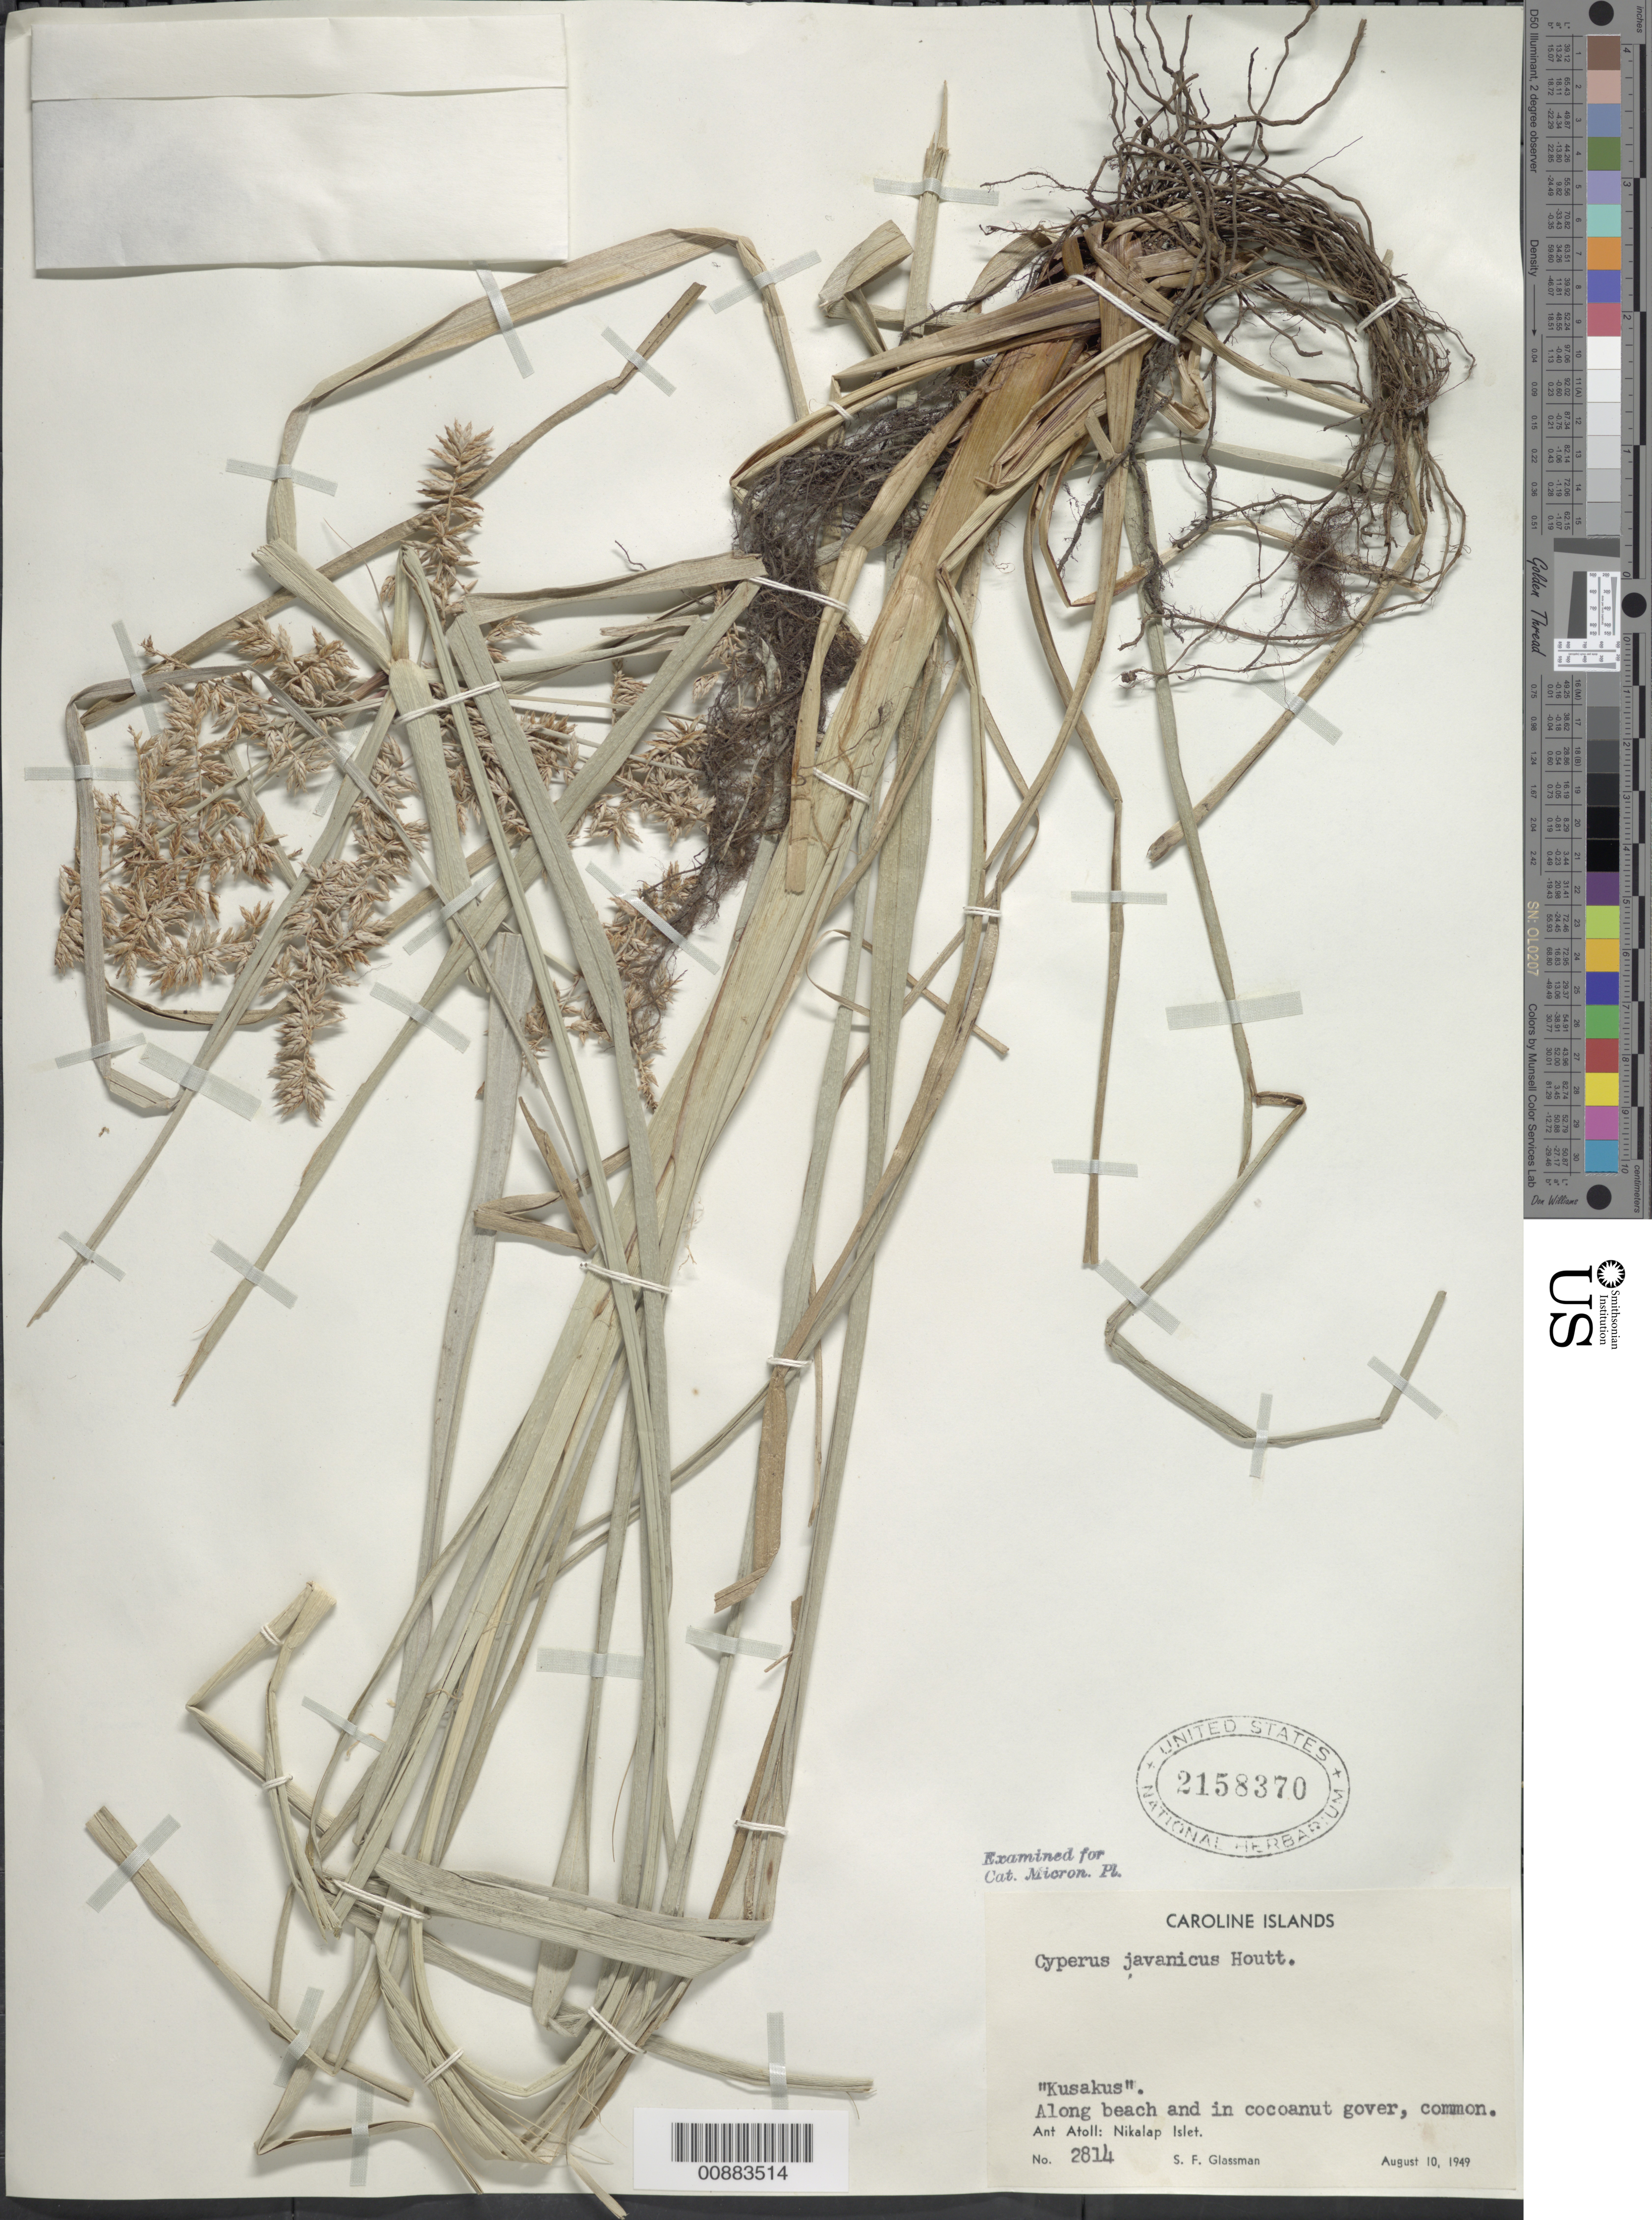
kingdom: Plantae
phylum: Tracheophyta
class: Liliopsida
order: Poales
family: Cyperaceae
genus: Cyperus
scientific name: Cyperus javanicus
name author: Houtt.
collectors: S. F. Glassman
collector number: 2814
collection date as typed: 10 Aug 1949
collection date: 1949-08-10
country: Micronesia, Federated States of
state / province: Pohnpei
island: Ant Atoll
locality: Nikalap Islet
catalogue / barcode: US 2158370